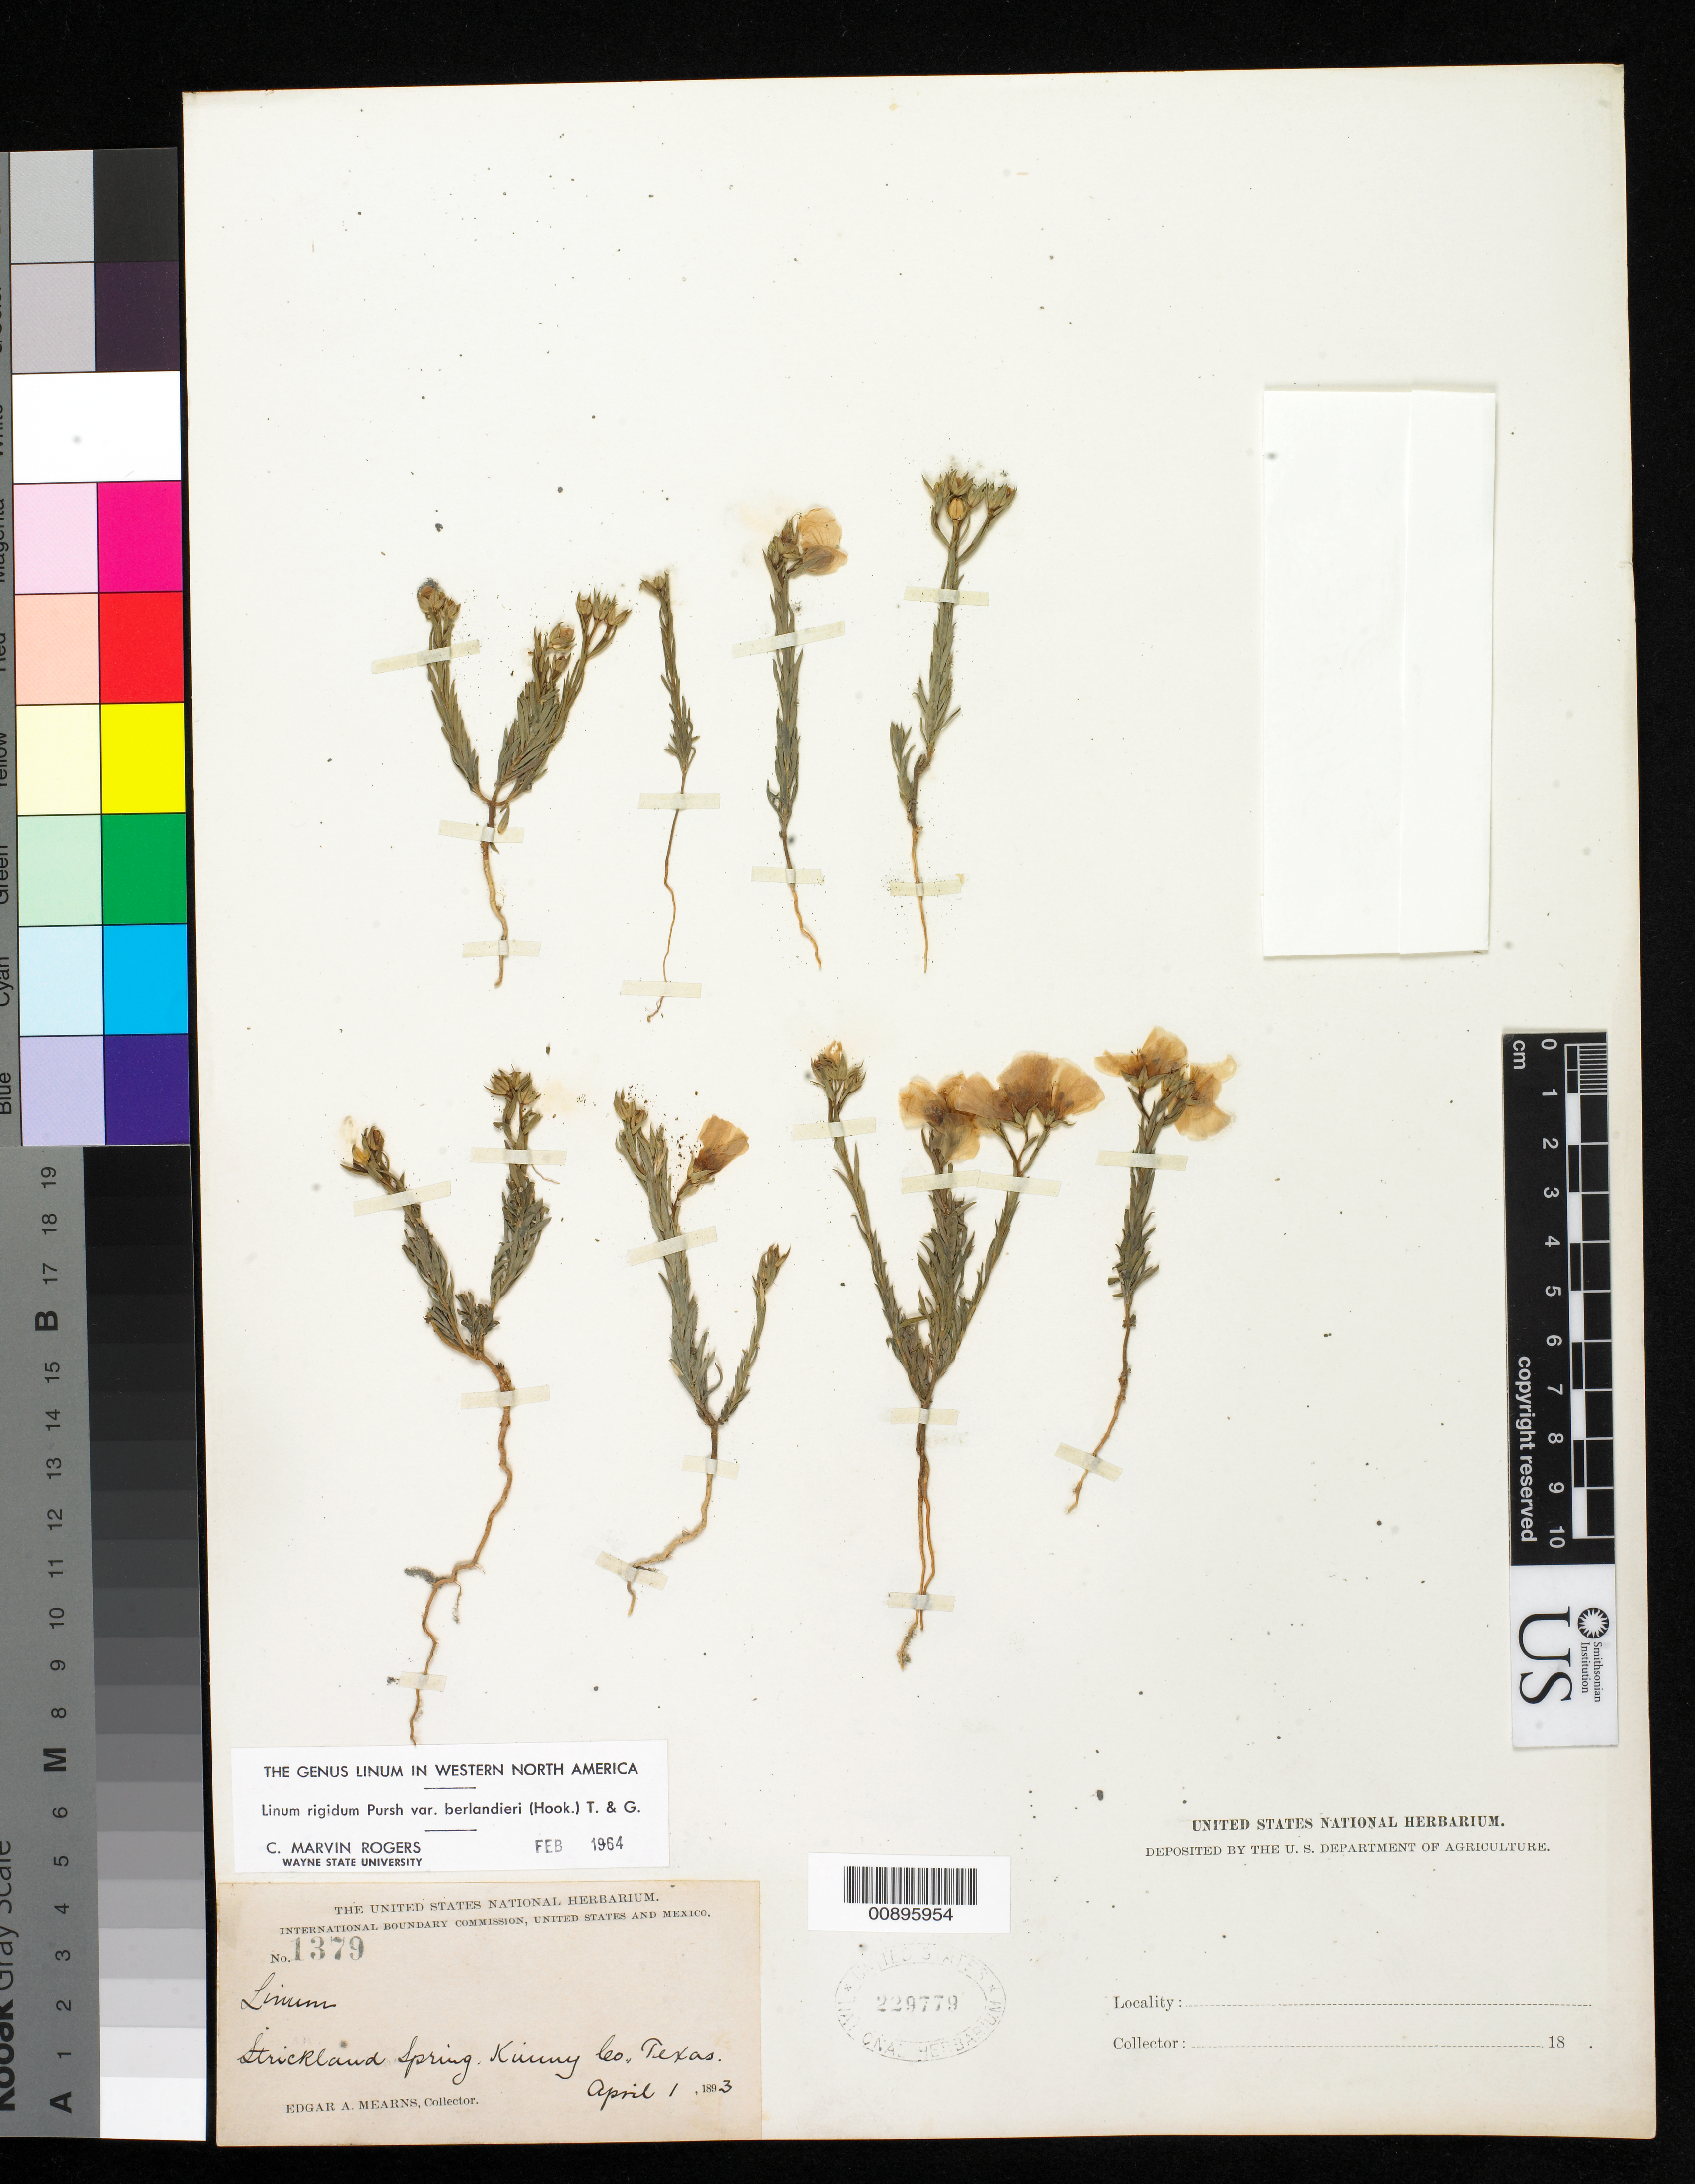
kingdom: Plantae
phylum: Tracheophyta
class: Magnoliopsida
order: Malpighiales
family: Linaceae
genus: Linum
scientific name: Linum rigidum var. berlandieri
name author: Pursh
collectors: E. A. Mearns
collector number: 1379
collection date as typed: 01 Apr 1893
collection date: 1893-04-01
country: United States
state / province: Texas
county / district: Kinney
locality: Strickland Spring, Kinney County, Texas.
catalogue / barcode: US 229779